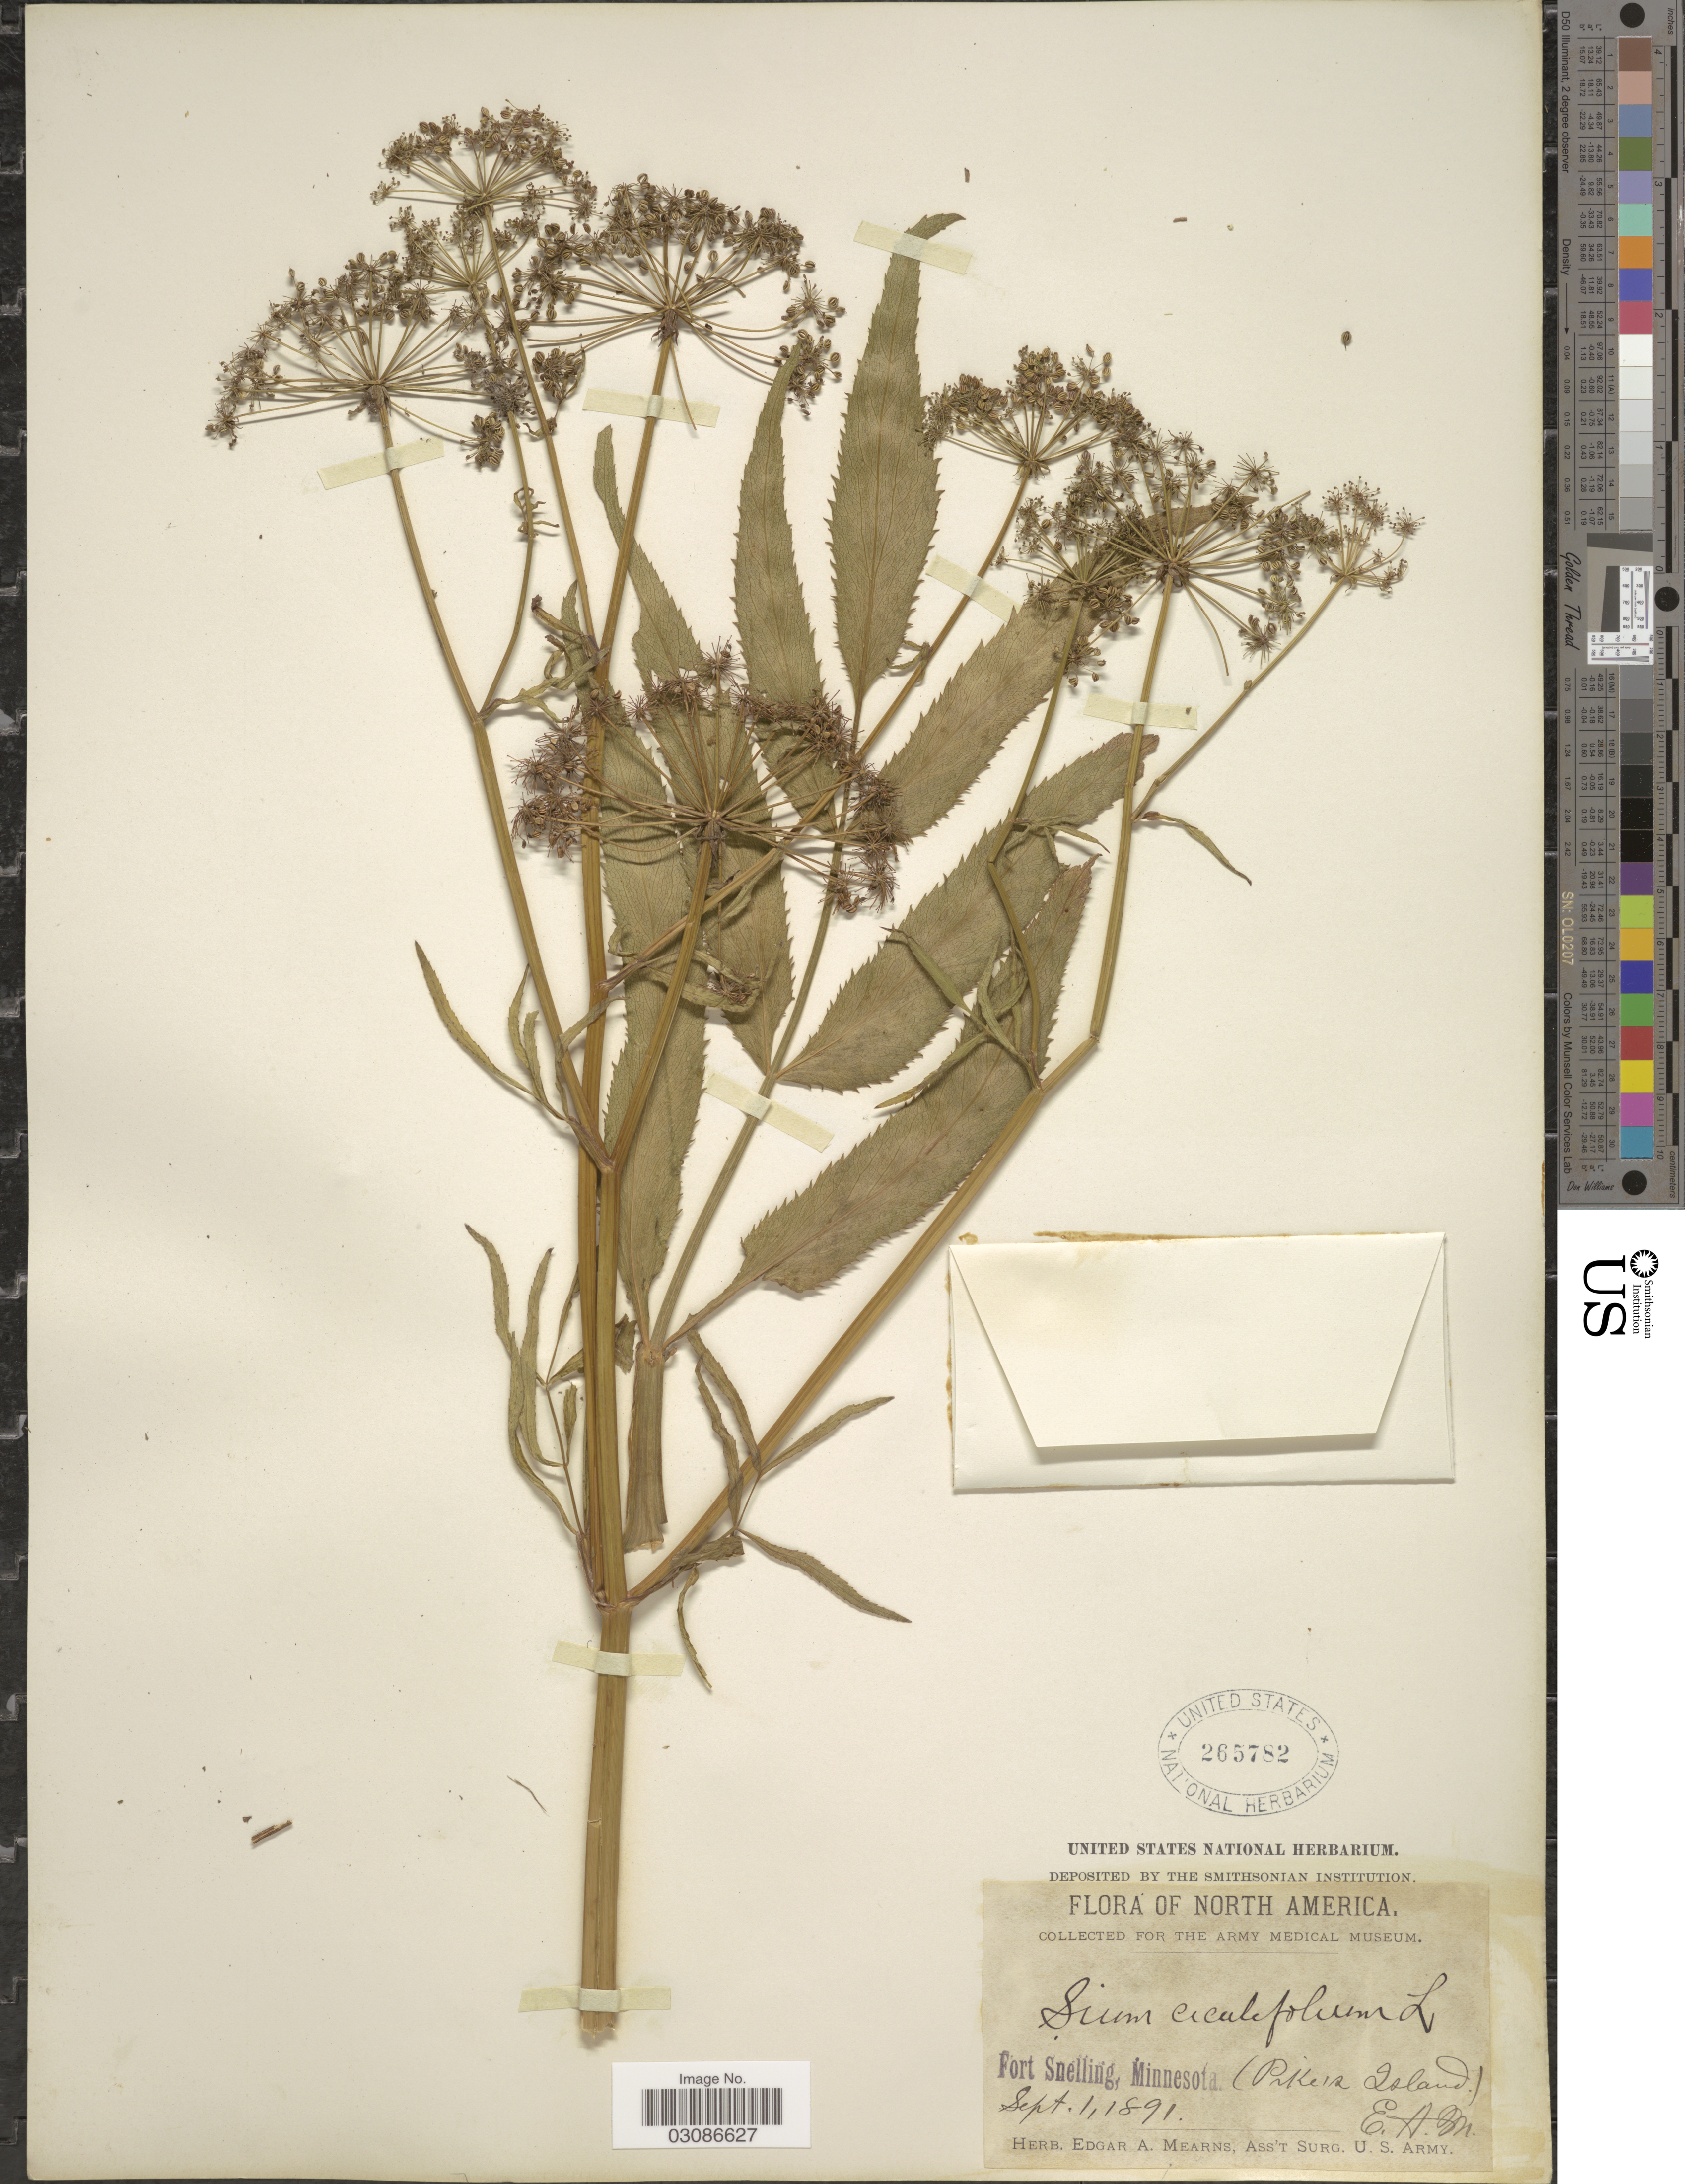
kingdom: Plantae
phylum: Tracheophyta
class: Magnoliopsida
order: Apiales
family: Apiaceae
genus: Sium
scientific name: Sium suave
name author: Walter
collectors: E. A. Mearns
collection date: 1891-09-01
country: United States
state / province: Minnesota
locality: Fort Snelling, (Pike's Island).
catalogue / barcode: US 265782